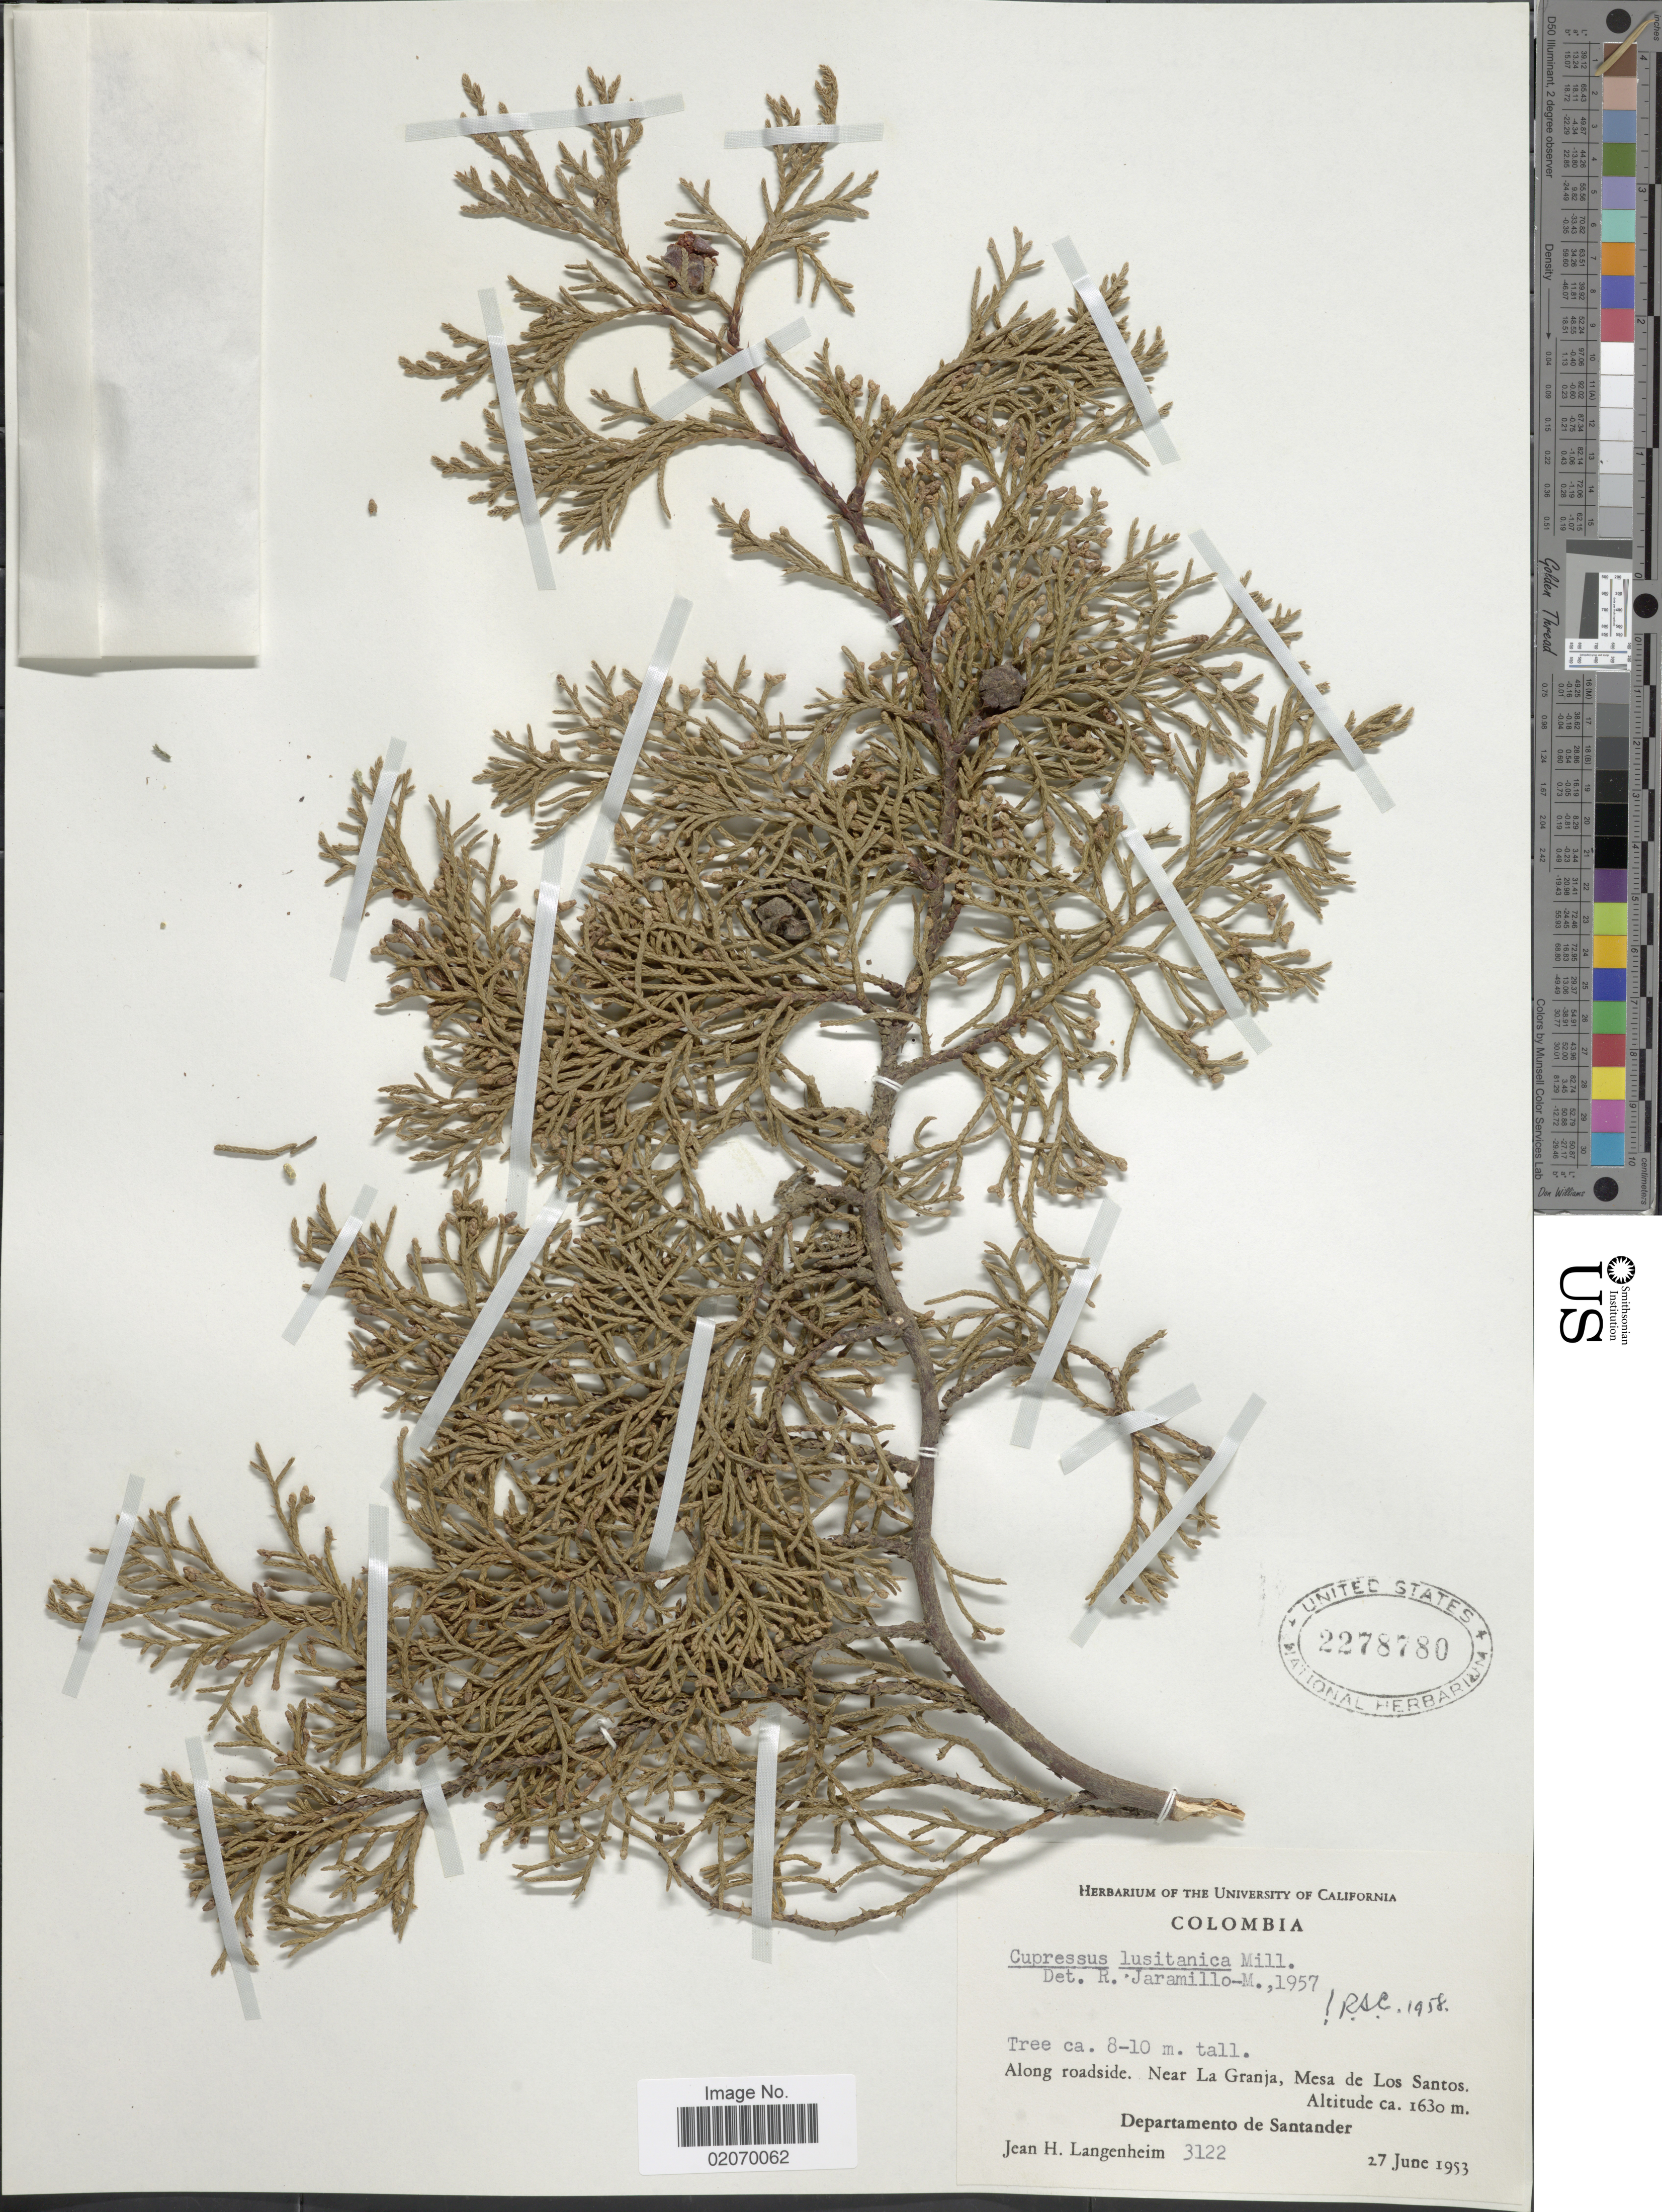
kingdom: Plantae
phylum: Tracheophyta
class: Pinopsida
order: Pinales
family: Cupressaceae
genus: Hesperocyparis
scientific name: Hesperocyparis lusitanica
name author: (Miller) Bartel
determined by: (US) Smithsonian Institution - National Museum of Natural History - Department of Botany (UNITED STATES)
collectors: J. H. Langenheim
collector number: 3122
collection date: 1953-06-27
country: Colombia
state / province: Santander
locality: Near La Granja, Mesa de Los Santos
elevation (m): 1630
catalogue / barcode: US 2278780